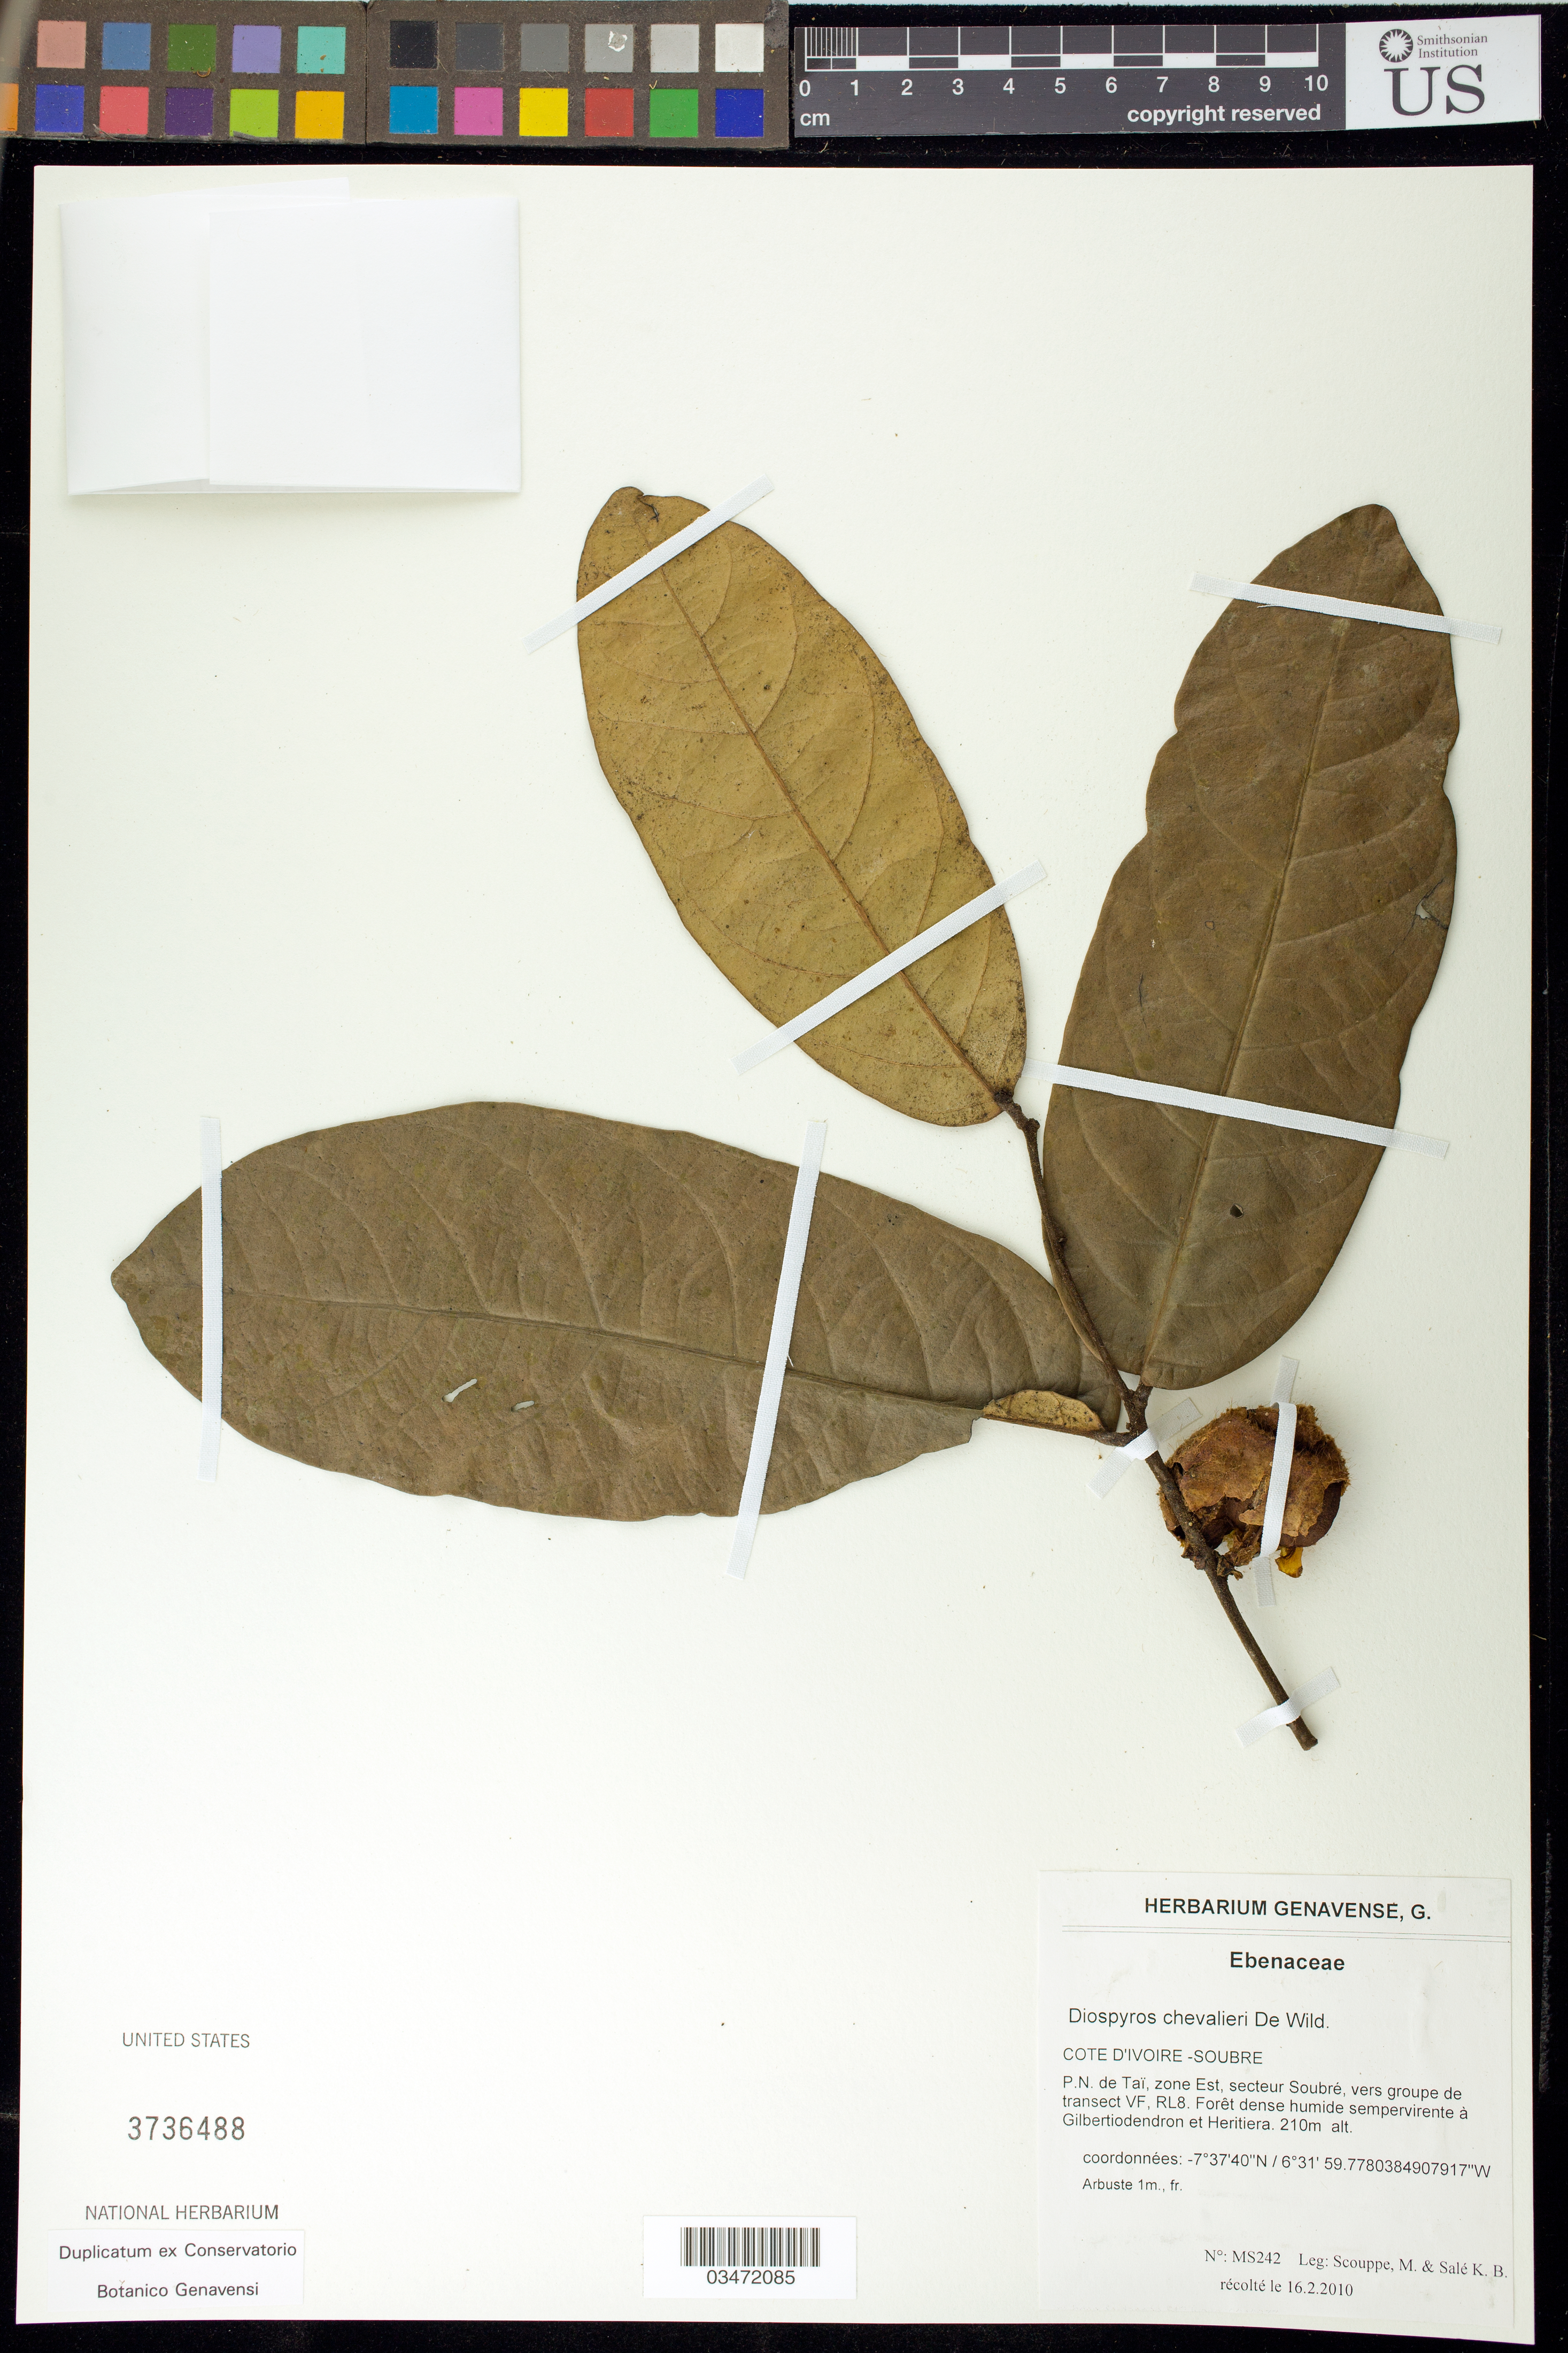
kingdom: Plantae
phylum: Tracheophyta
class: Magnoliopsida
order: Ericales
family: Ebenaceae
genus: Diospyros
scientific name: Diospyros chevalieri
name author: De Wild.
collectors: M. Scouppe & K. Sale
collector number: MS242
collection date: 2010-02-16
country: Ivory Coast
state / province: Bas-Sassandra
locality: Soubré. P.N. de Taï, zone du Est, secteur Soubré, vers groupe de transect VF, RL8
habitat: Forêt dense humide sempervirente à Gilbertiodendron et Heritiera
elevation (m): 210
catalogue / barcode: US 3736488